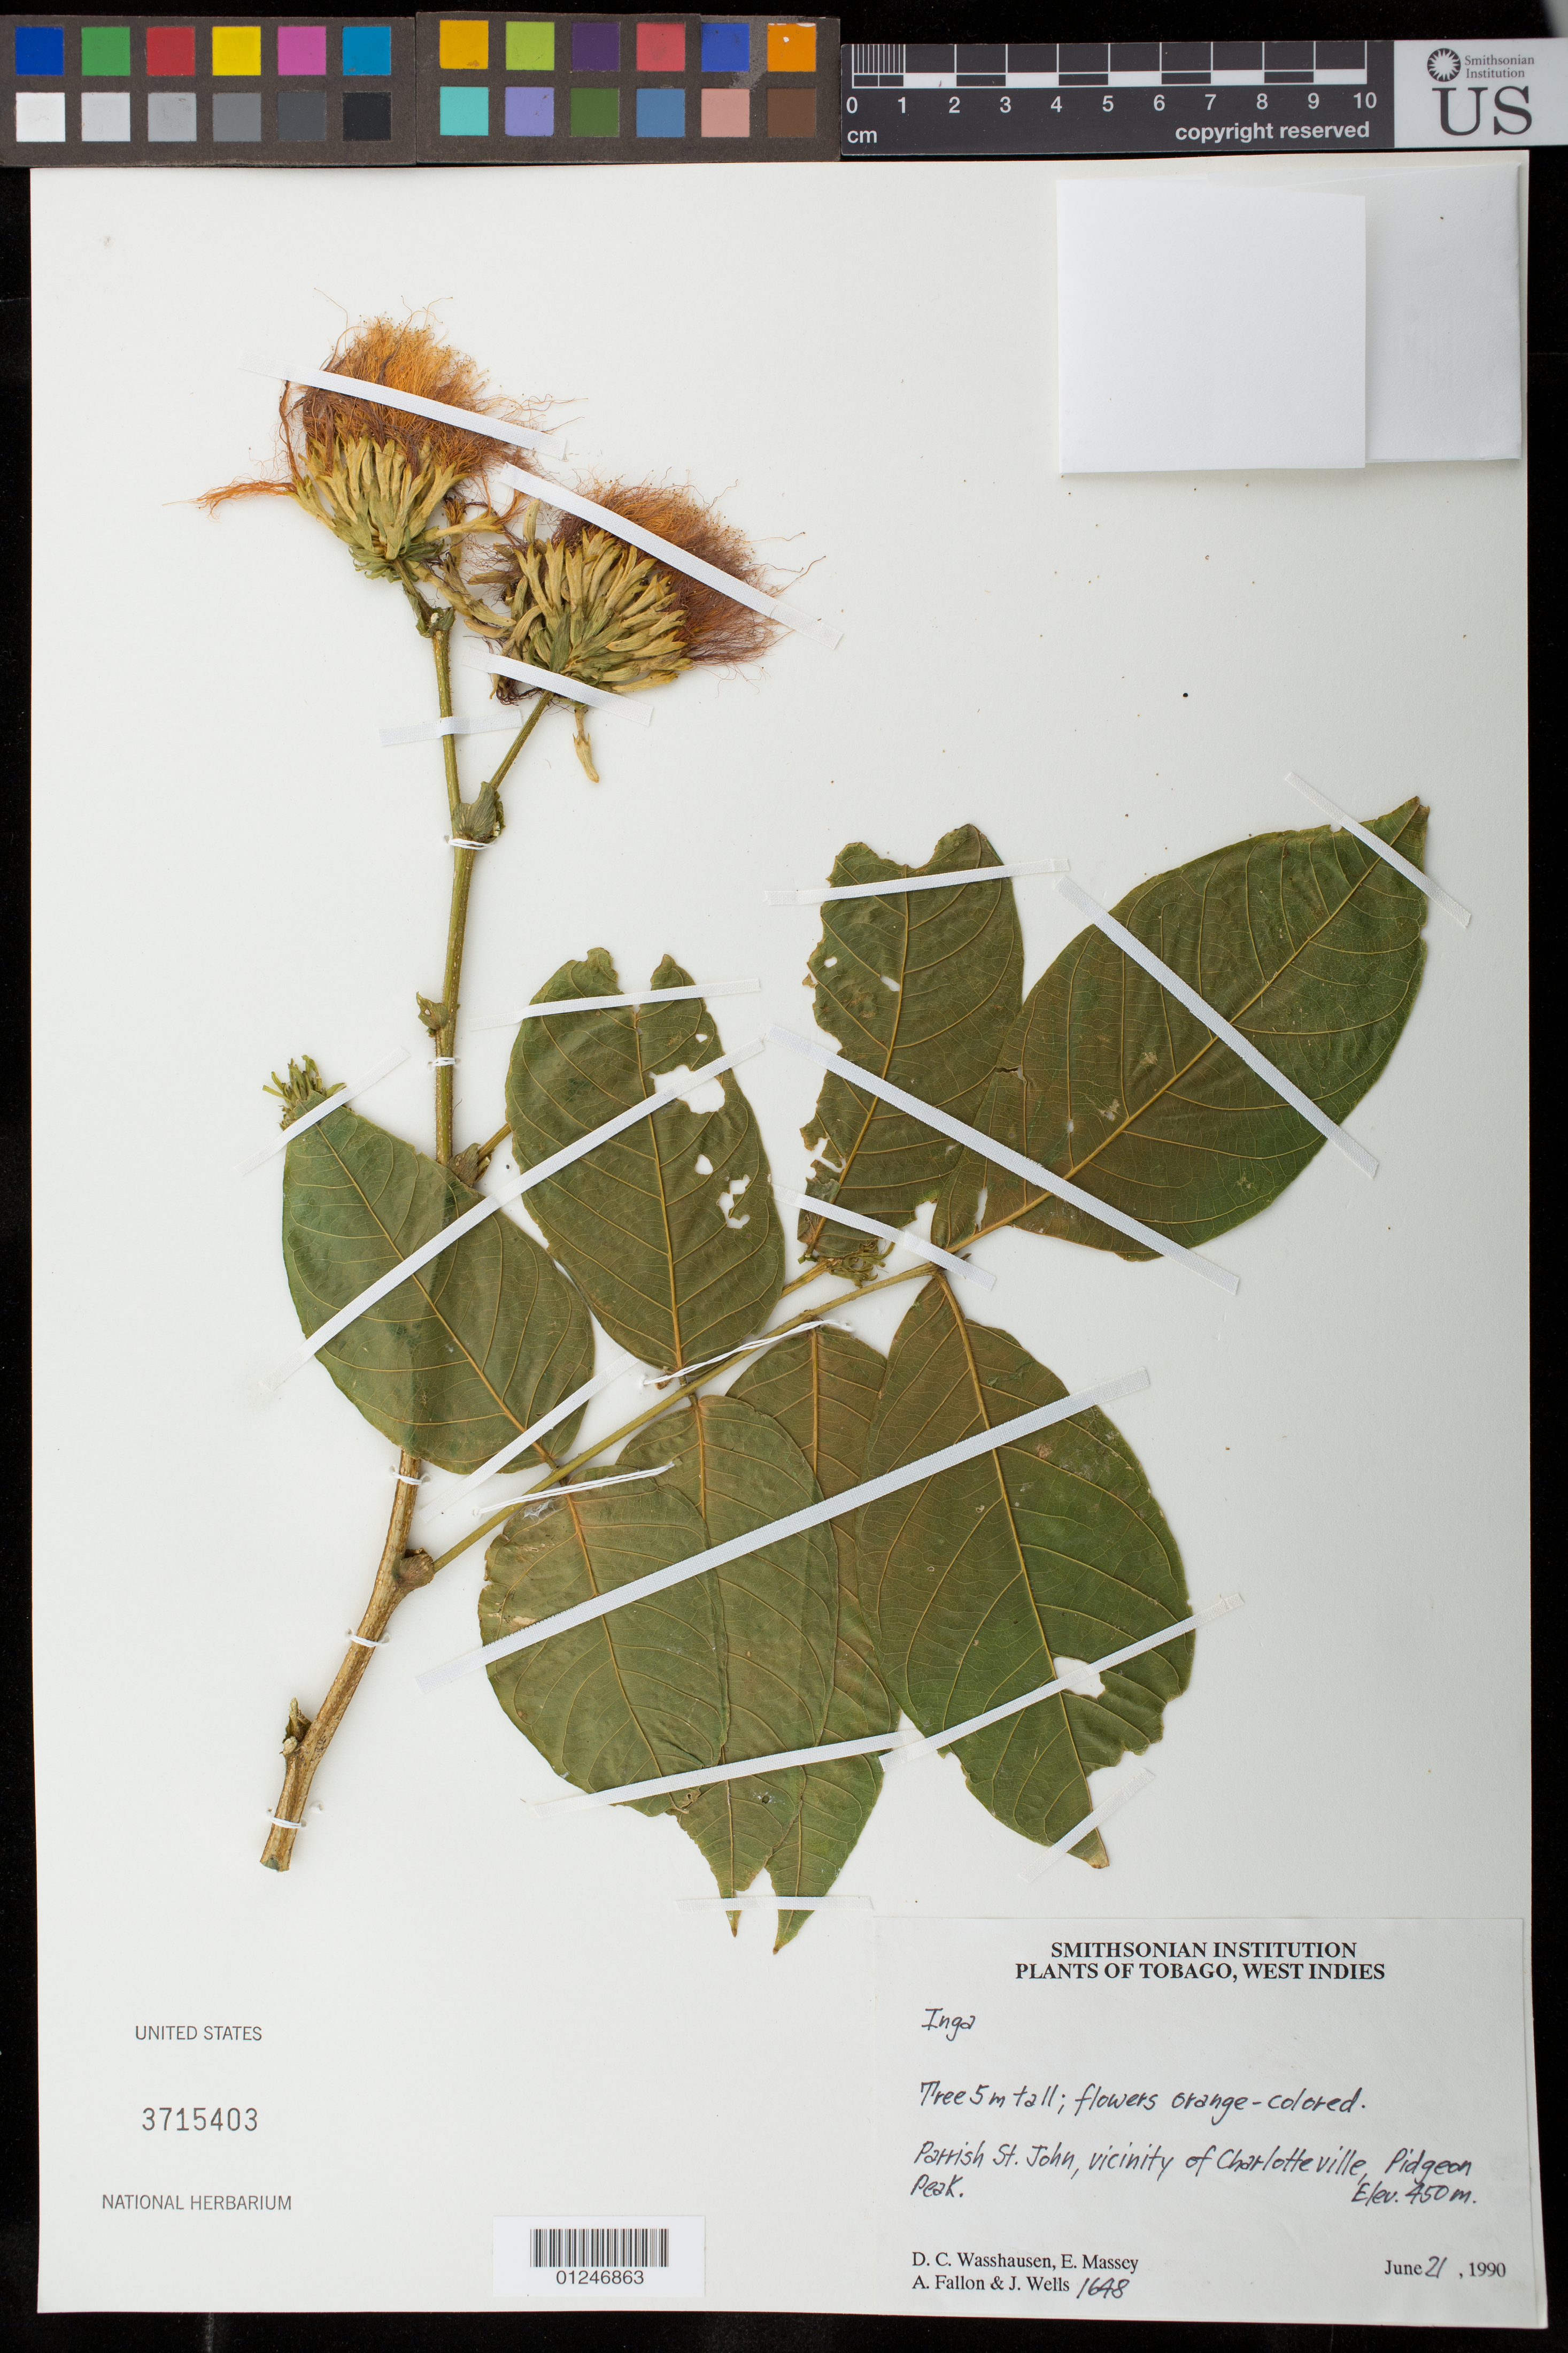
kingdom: Plantae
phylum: Tracheophyta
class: Magnoliopsida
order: Fabales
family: Fabaceae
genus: Inga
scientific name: Inga sp.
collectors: D. C. Wasshausen, E. Massey, A. Fallon & J. Wells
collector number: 1648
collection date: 1990-06-21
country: Trinidad and Tobago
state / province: Tobago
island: Tobago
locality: Parish St. John, vicinity of Charlotteville, Pidgeon Peak.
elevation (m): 450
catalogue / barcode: US 3715403